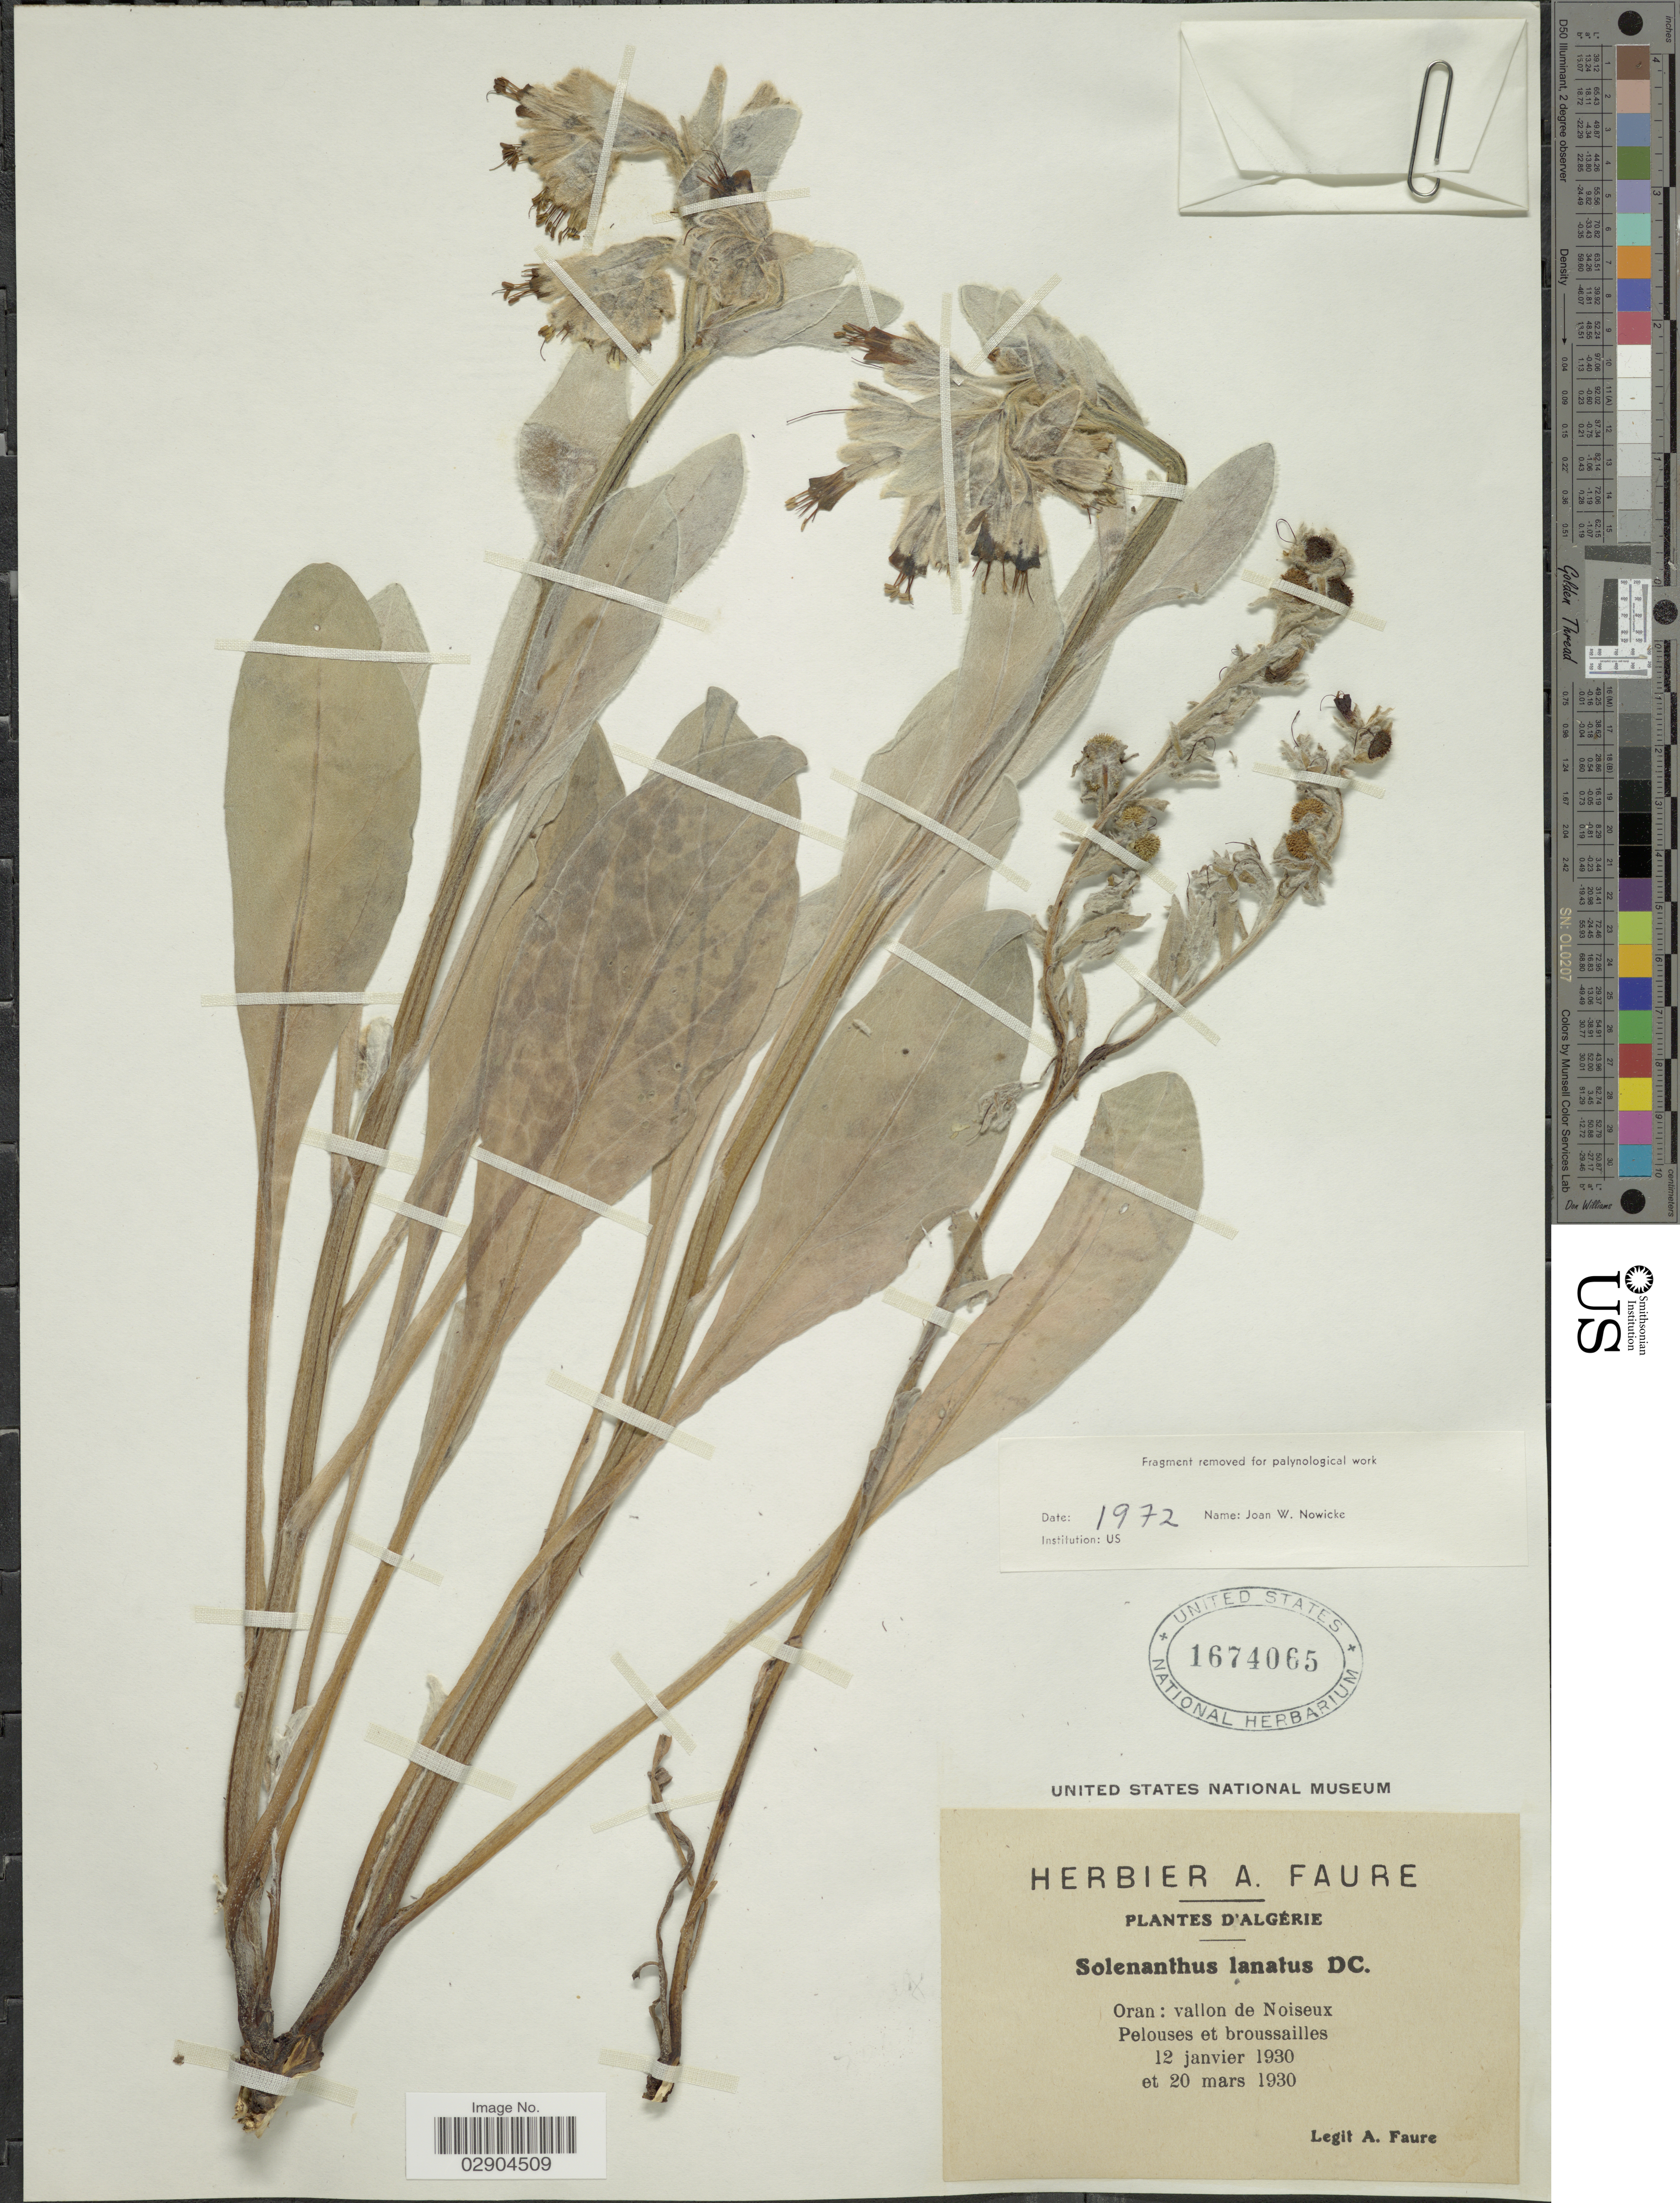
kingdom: Plantae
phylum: Tracheophyta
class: Magnoliopsida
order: Boraginales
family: Boraginaceae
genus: Solenanthus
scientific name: Solenanthus lanatus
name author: DC.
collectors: A. Faure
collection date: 1930-01-12/1930-03-20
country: Algeria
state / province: Oran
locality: Vallon de Noiseux. Pelouses et broussailles.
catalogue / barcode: US 1674065